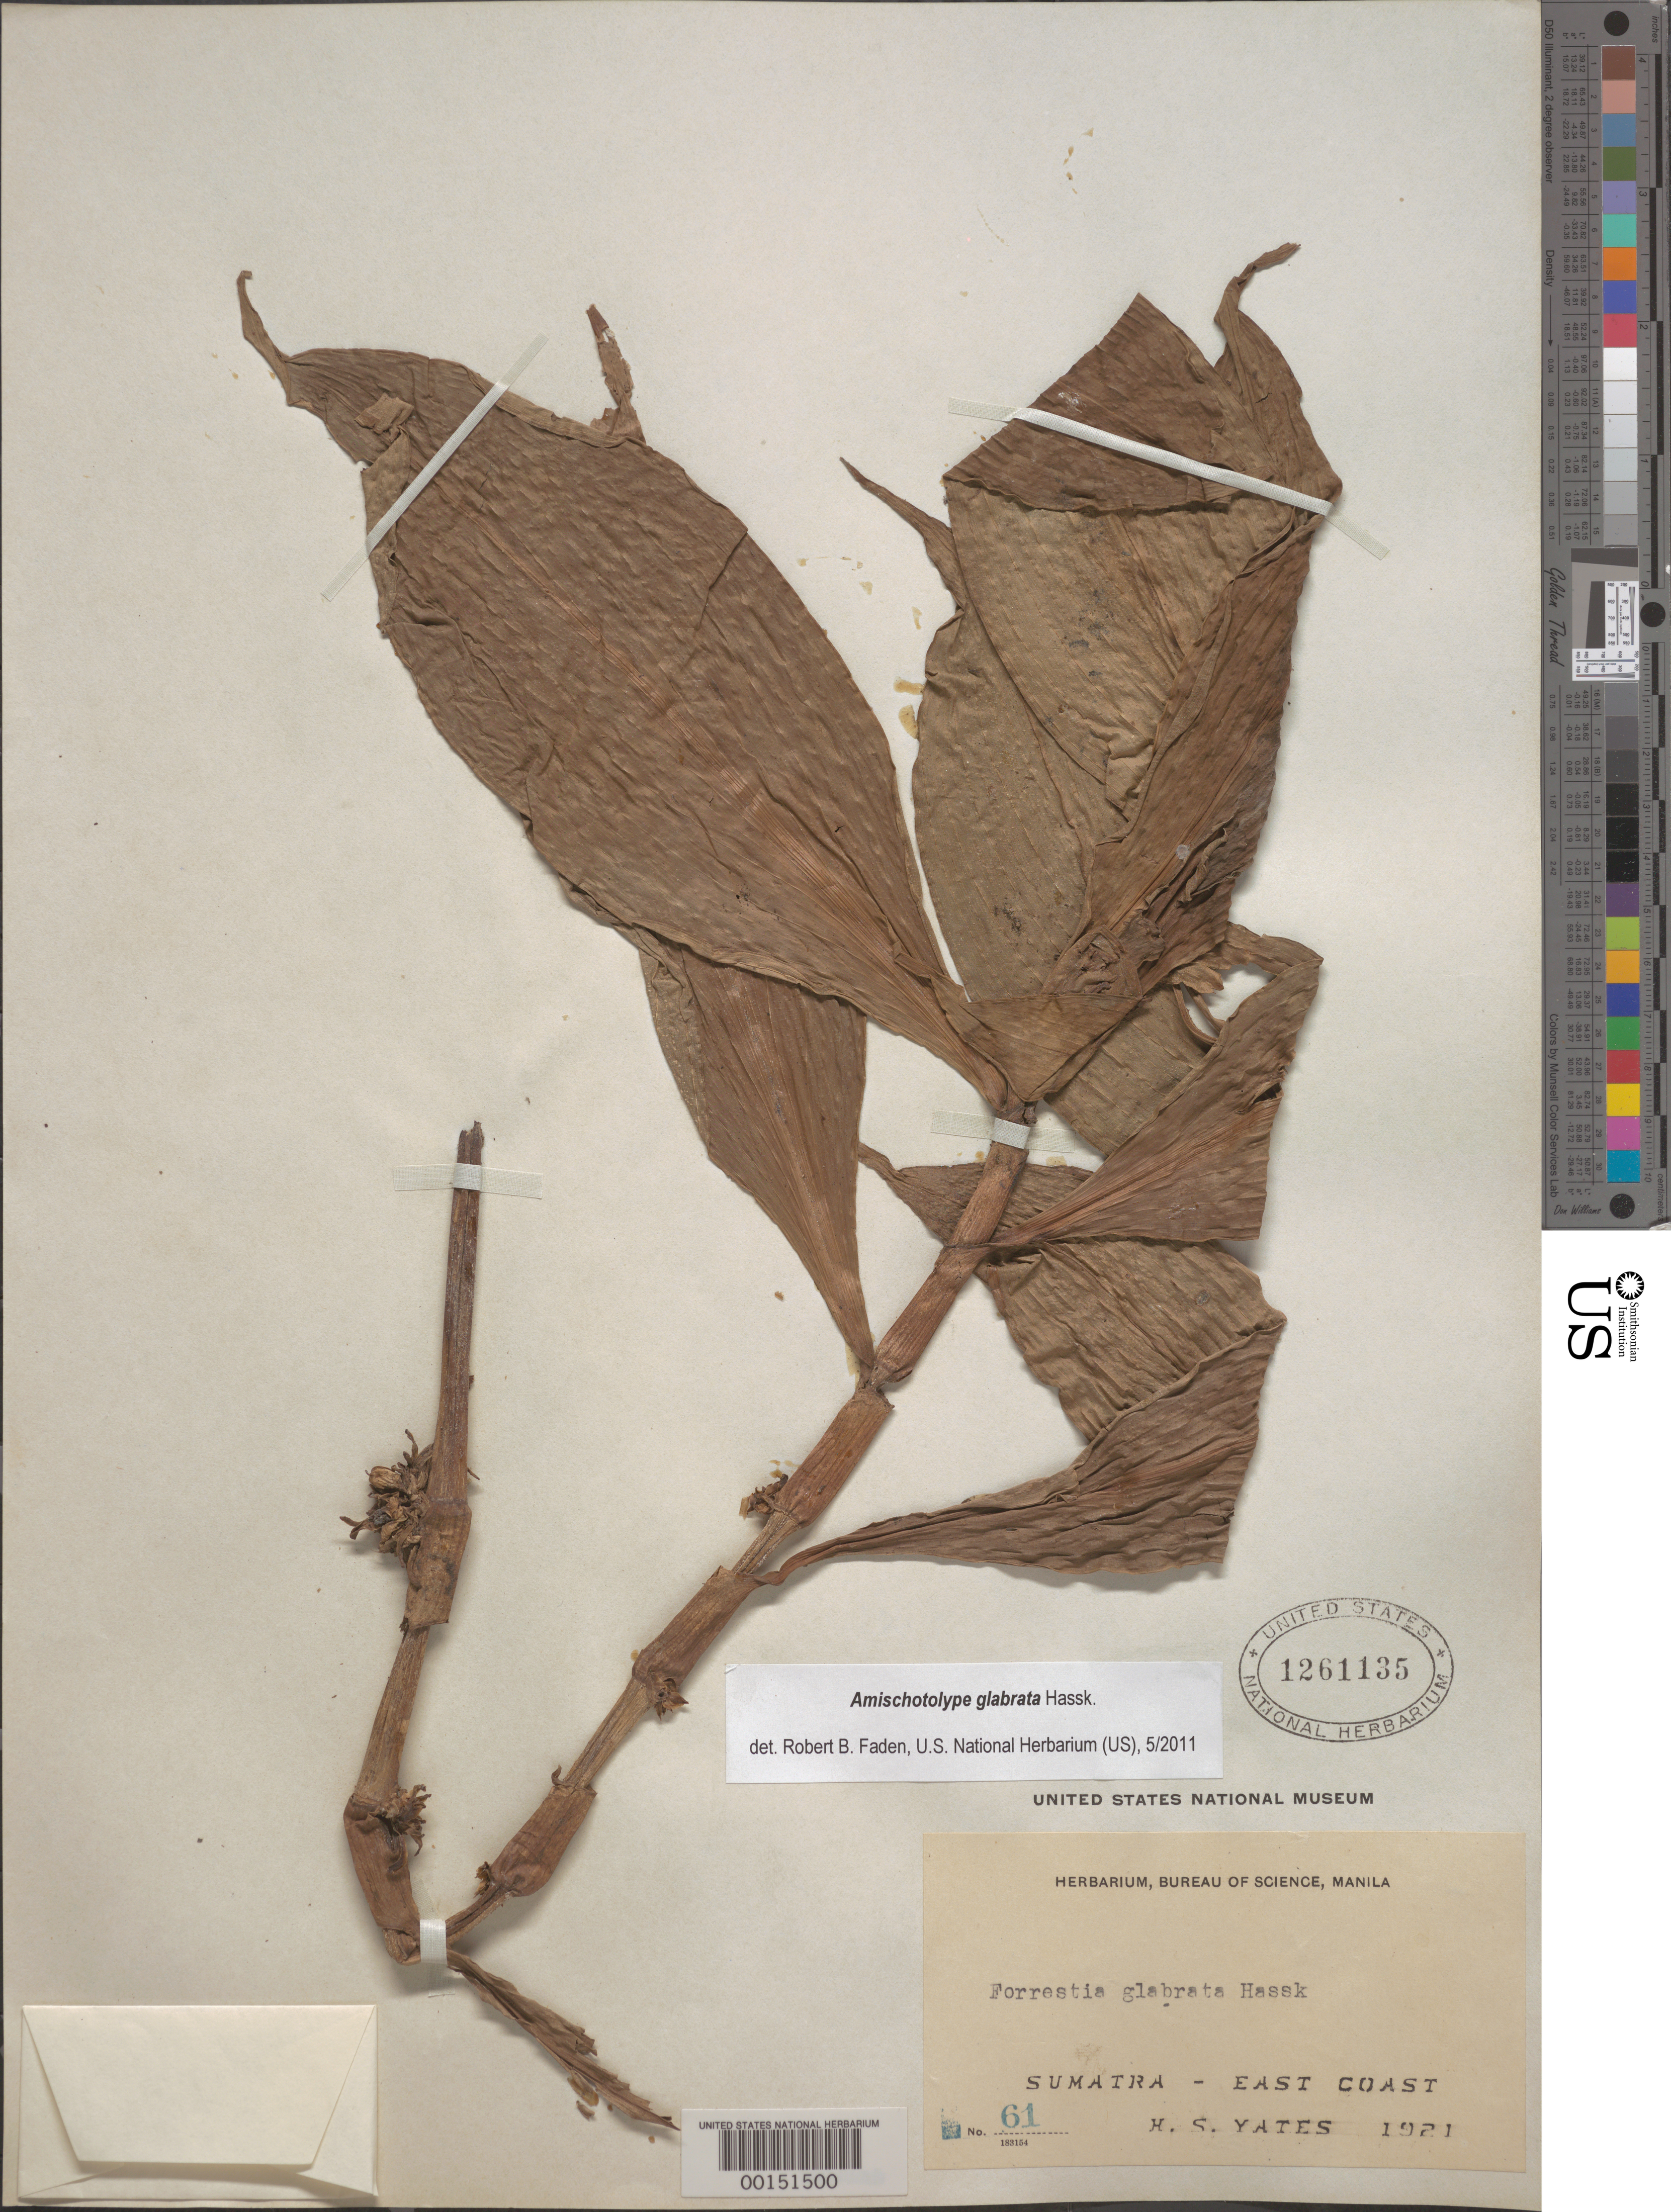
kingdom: Plantae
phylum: Tracheophyta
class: Liliopsida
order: Commelinales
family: Commelinaceae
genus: Amischotolype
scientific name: Amischotolype glabrata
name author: Hassk.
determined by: Faden, Robert B., (US), Smithsonian Institution - National Museum of Natural History (UNITED STATES)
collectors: H. S. Yates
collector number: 61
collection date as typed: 1921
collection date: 1921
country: Indonesia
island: Sumatra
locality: East coast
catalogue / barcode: US 1261135